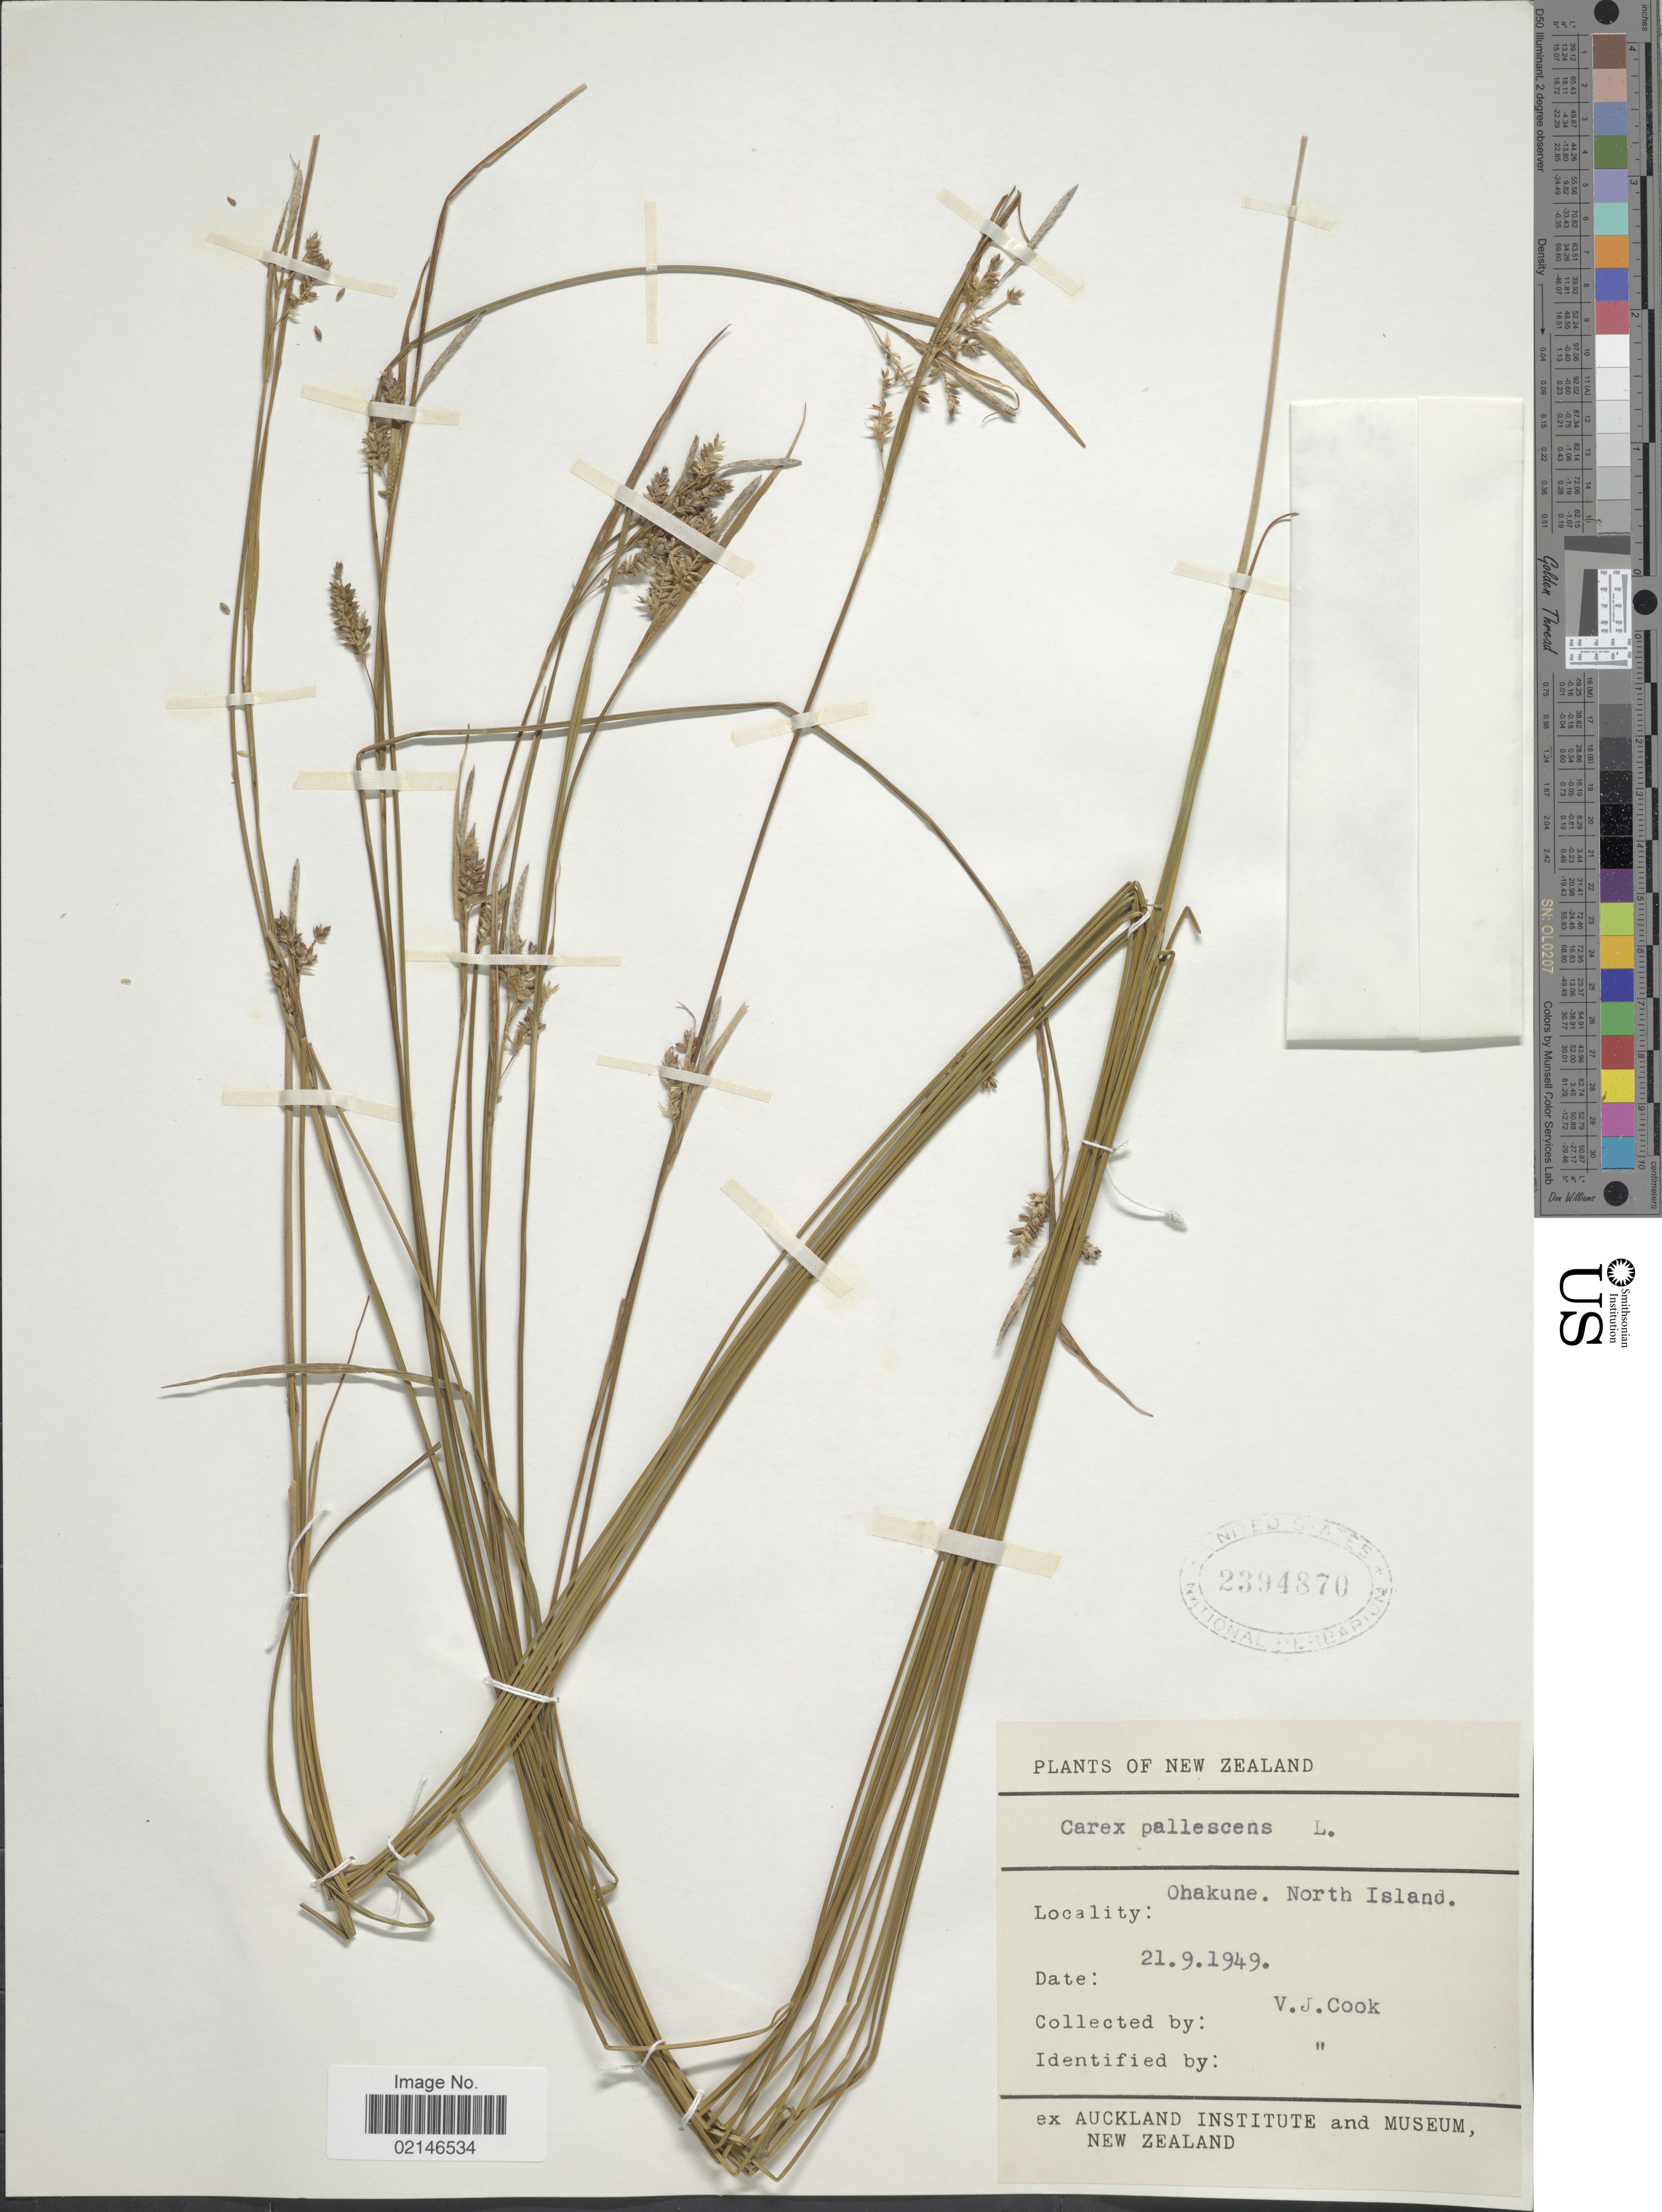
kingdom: Plantae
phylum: Tracheophyta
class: Liliopsida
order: Poales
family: Cyperaceae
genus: Carex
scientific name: Carex pallescens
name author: L.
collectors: V. J. Cook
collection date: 1949-09-21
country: New Zealand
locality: Ohakune. North Island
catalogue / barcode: US 2394870